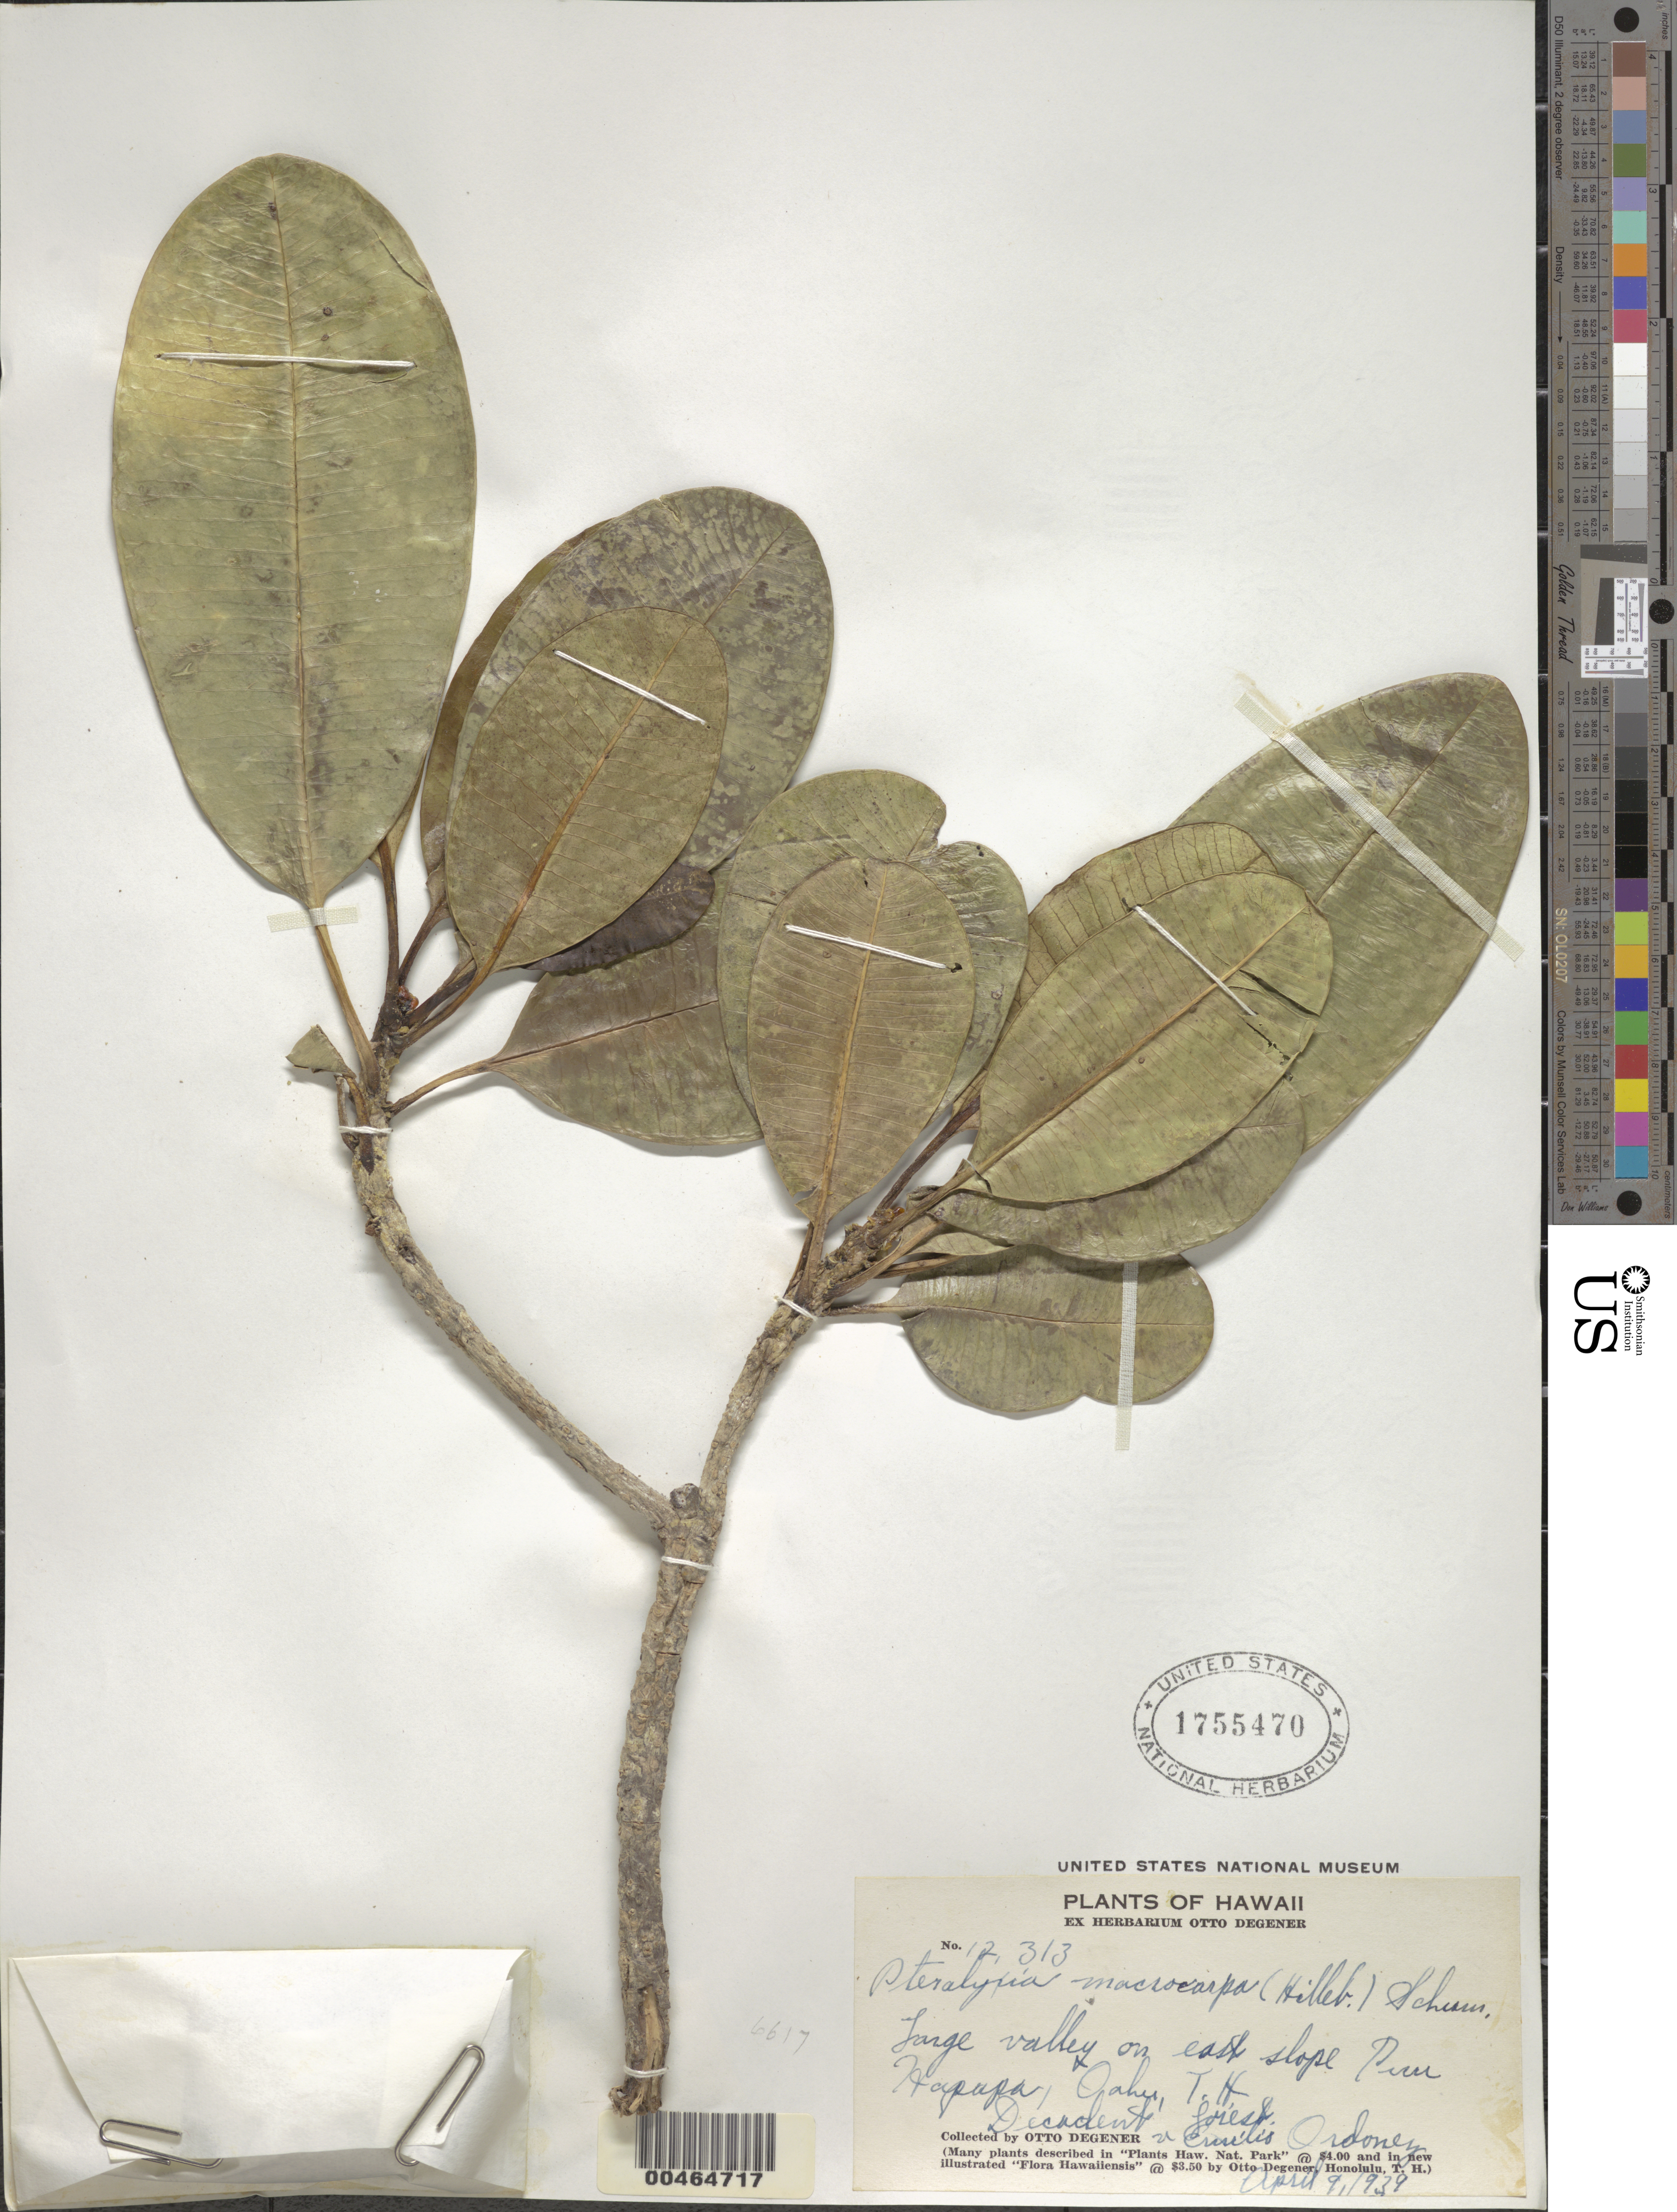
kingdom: Plantae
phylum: Tracheophyta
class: Magnoliopsida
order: Gentianales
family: Apocynaceae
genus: Pteralyxia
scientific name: Pteralyxia macrocarpa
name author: (Hillebr.) K. Schum.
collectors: O. Degener & E. Ordonez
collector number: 12313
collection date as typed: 9 Apr 1939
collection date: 1939-04-09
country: United States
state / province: Hawaii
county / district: Honolulu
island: Oahu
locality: Large valley on E slope of Puu Hapapa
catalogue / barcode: US 1755470